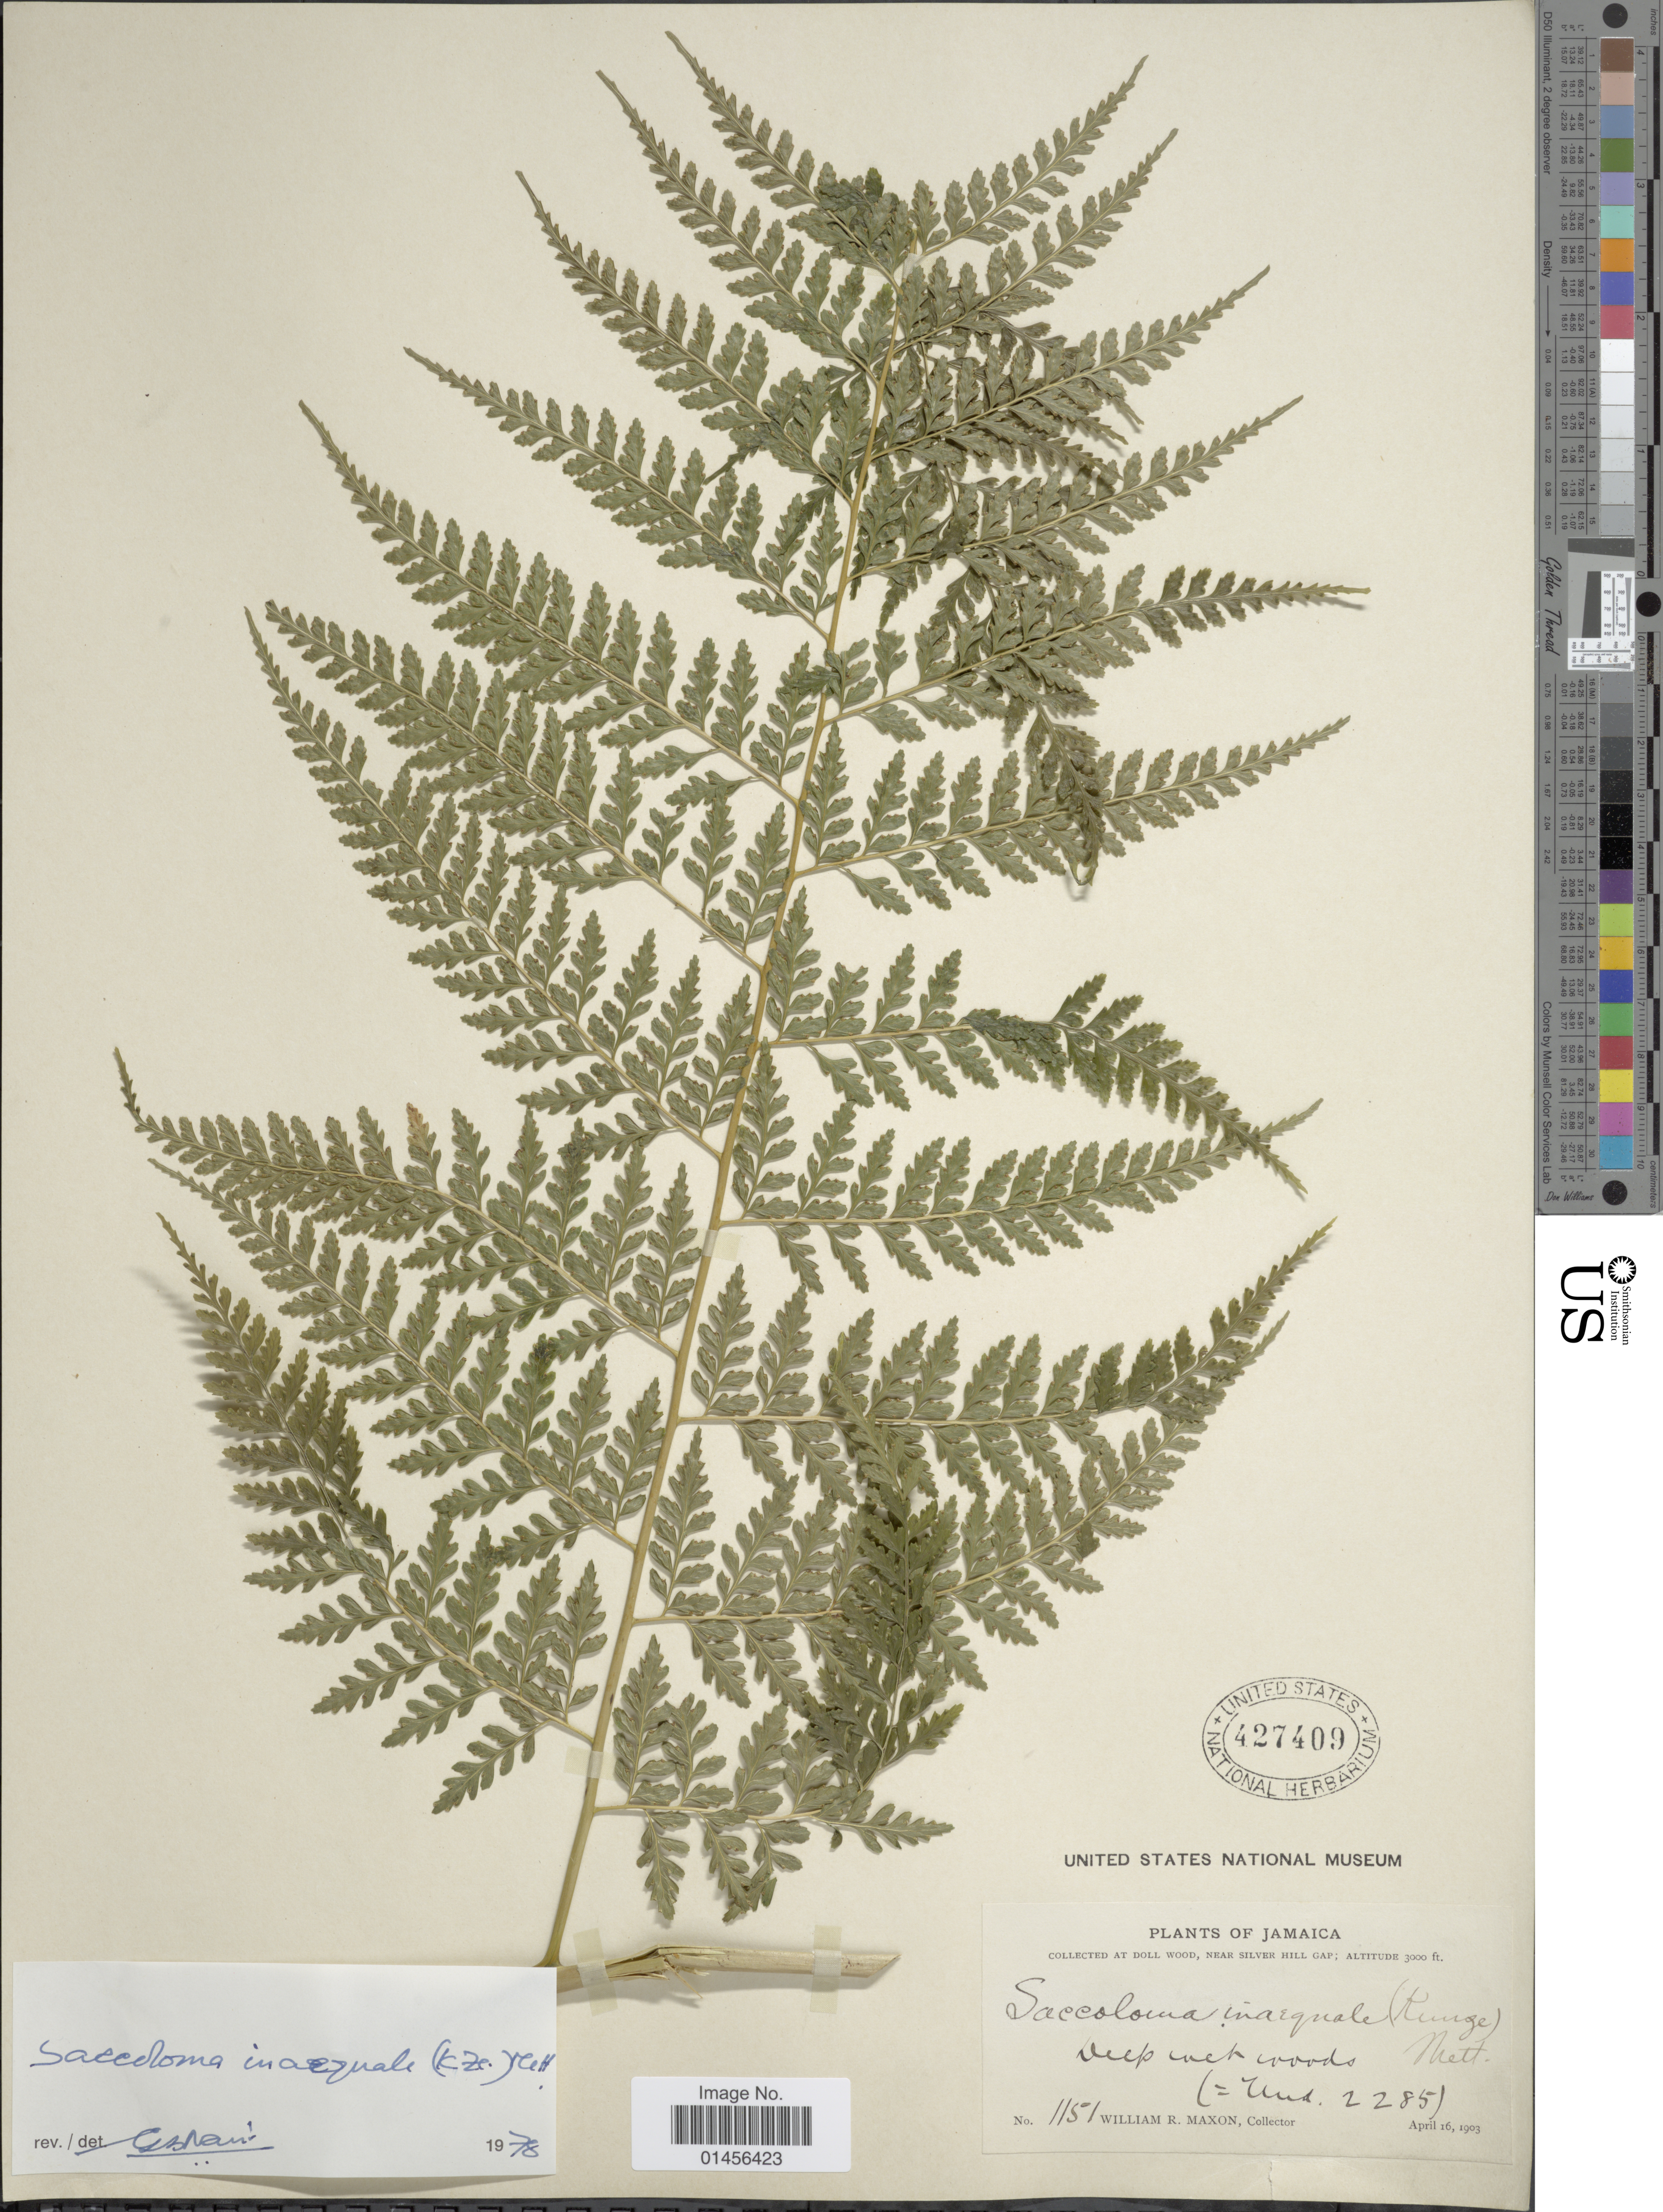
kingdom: Plantae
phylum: Tracheophyta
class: Polypodiopsida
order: Polypodiales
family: Saccolomataceae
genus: Saccoloma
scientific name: Saccoloma inaequale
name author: (Kunze) Mett.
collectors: W. R. Maxon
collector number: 1151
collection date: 1903-04-16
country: Jamaica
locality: At doll Wood, near Silver Hill Gap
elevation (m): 914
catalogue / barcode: US 427409